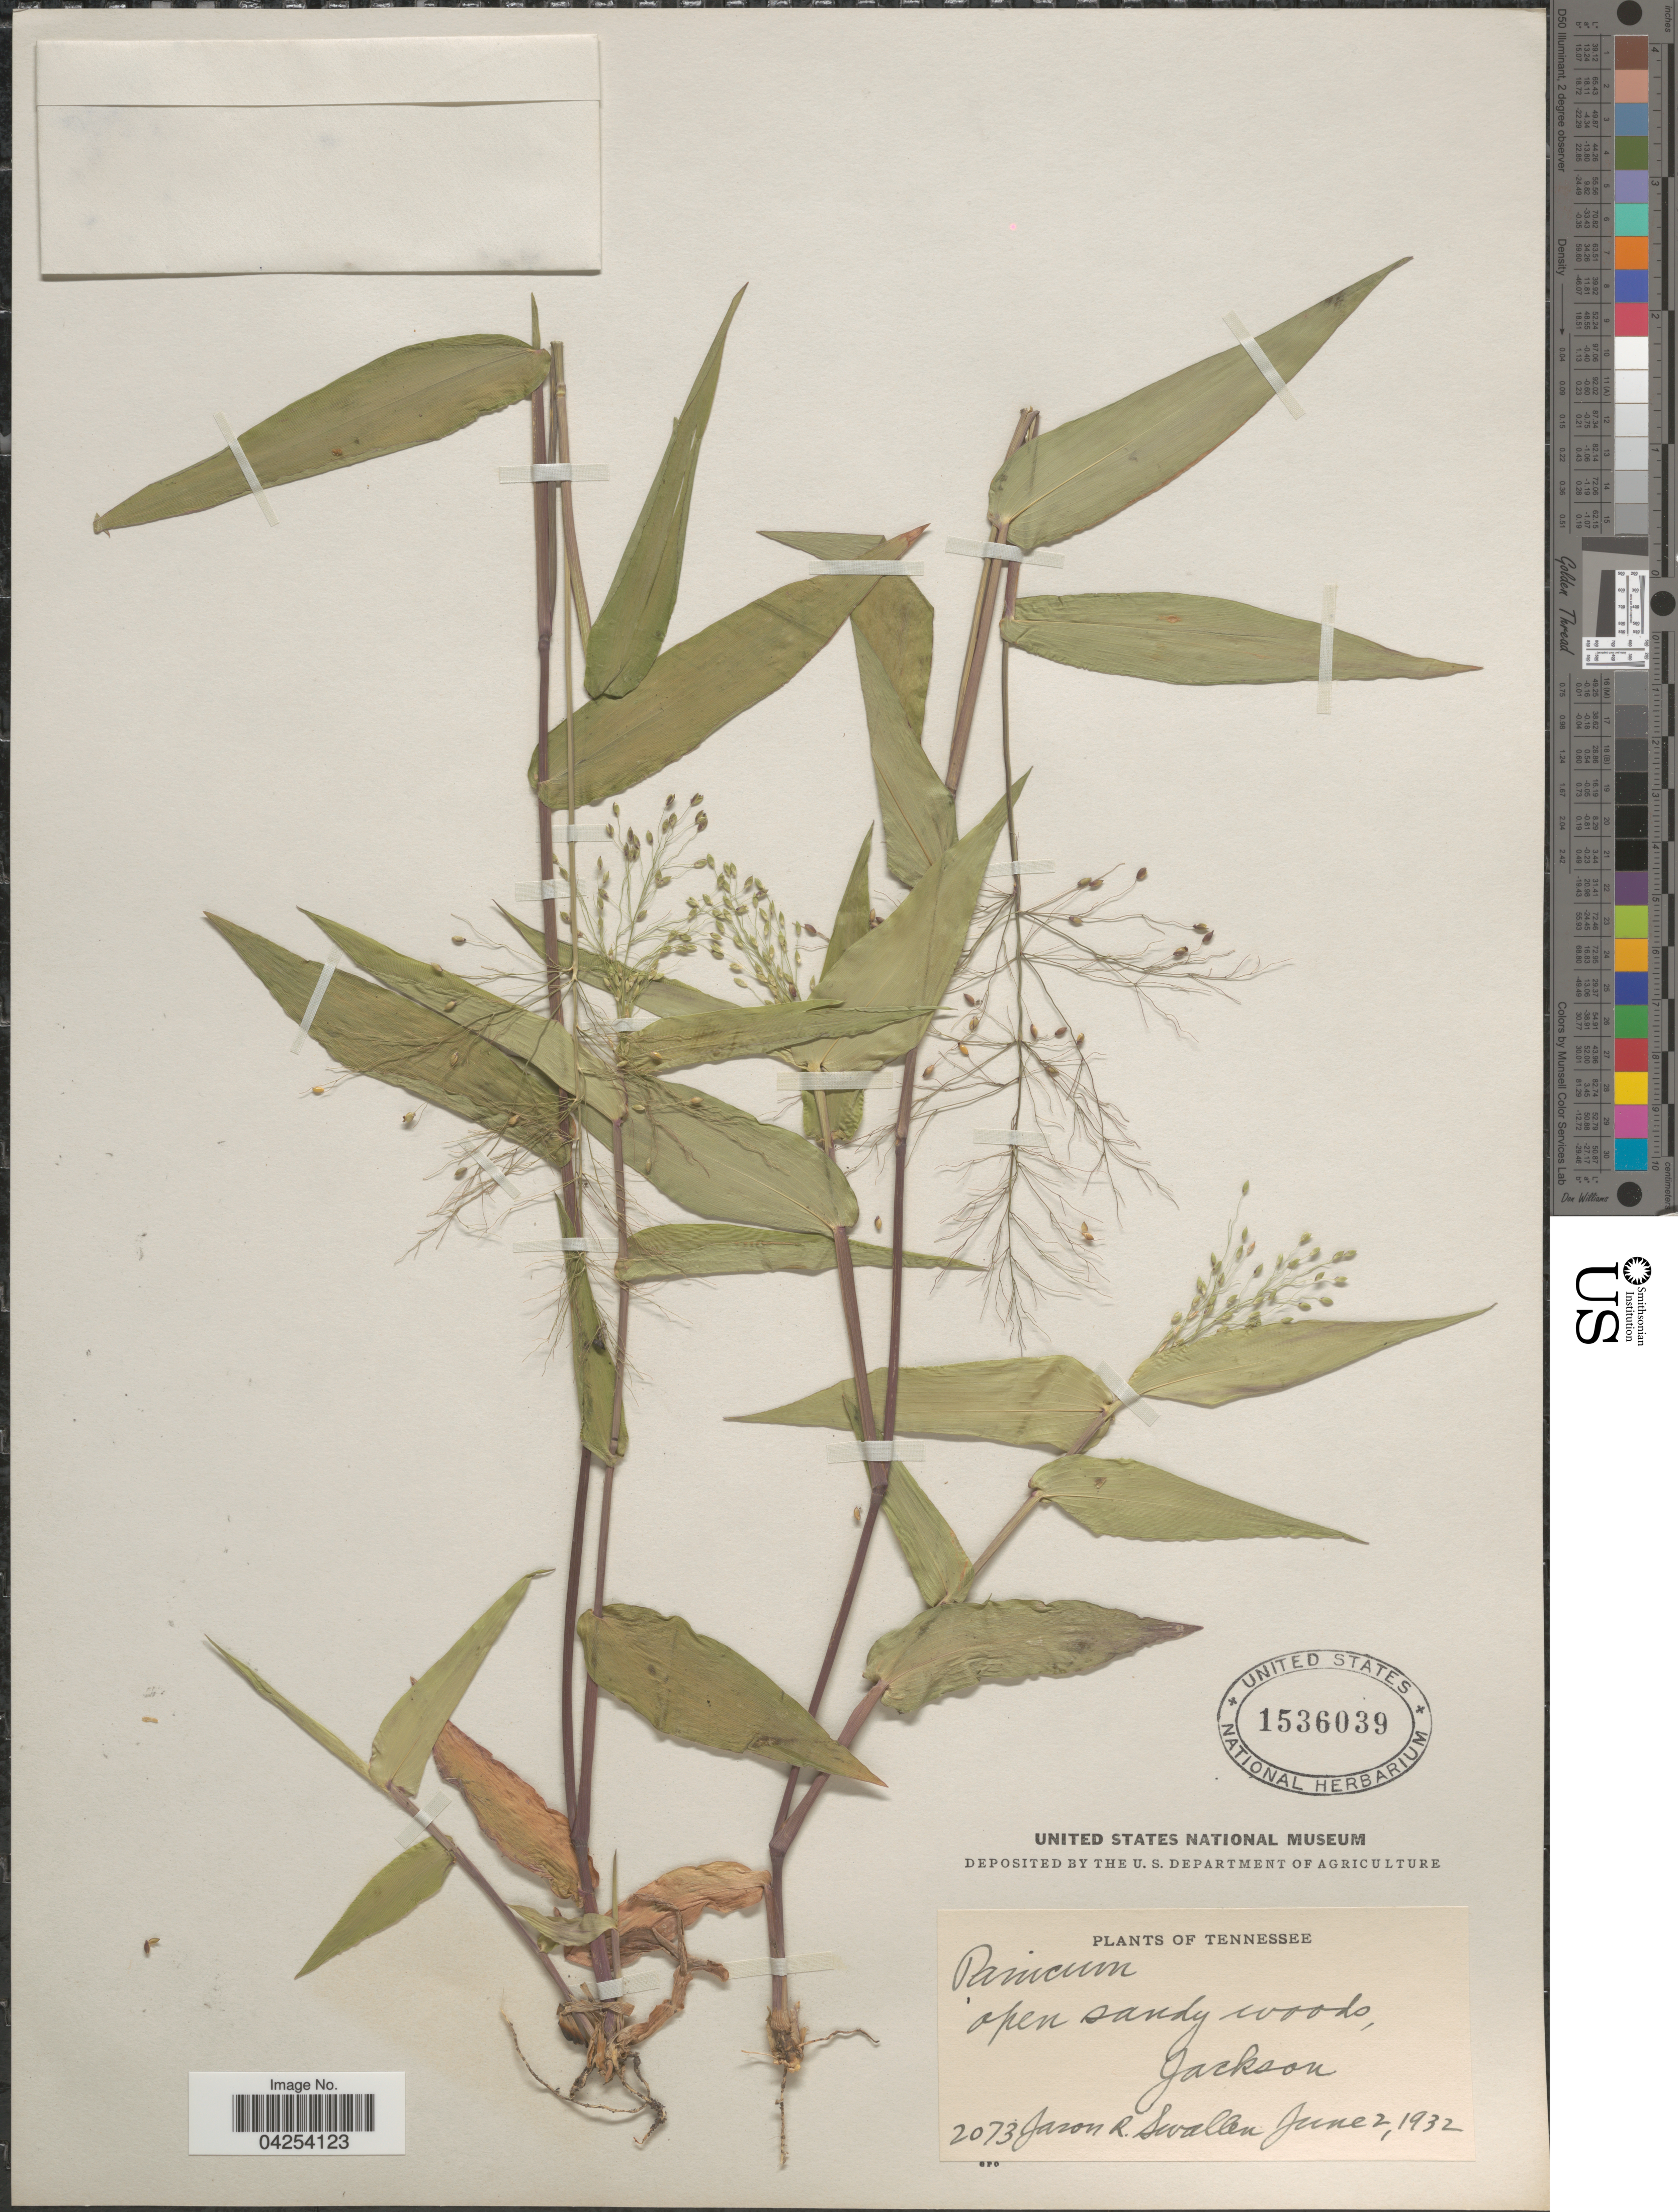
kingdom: Plantae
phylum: Tracheophyta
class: Liliopsida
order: Poales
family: Poaceae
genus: Dichanthelium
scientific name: Dichanthelium commutatum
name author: (Schult.) Gould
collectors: J. R. Swallen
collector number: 2073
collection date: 1932-06-02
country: United States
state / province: Tennessee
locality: Open sandy woods, Jackson.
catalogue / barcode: US 1536039